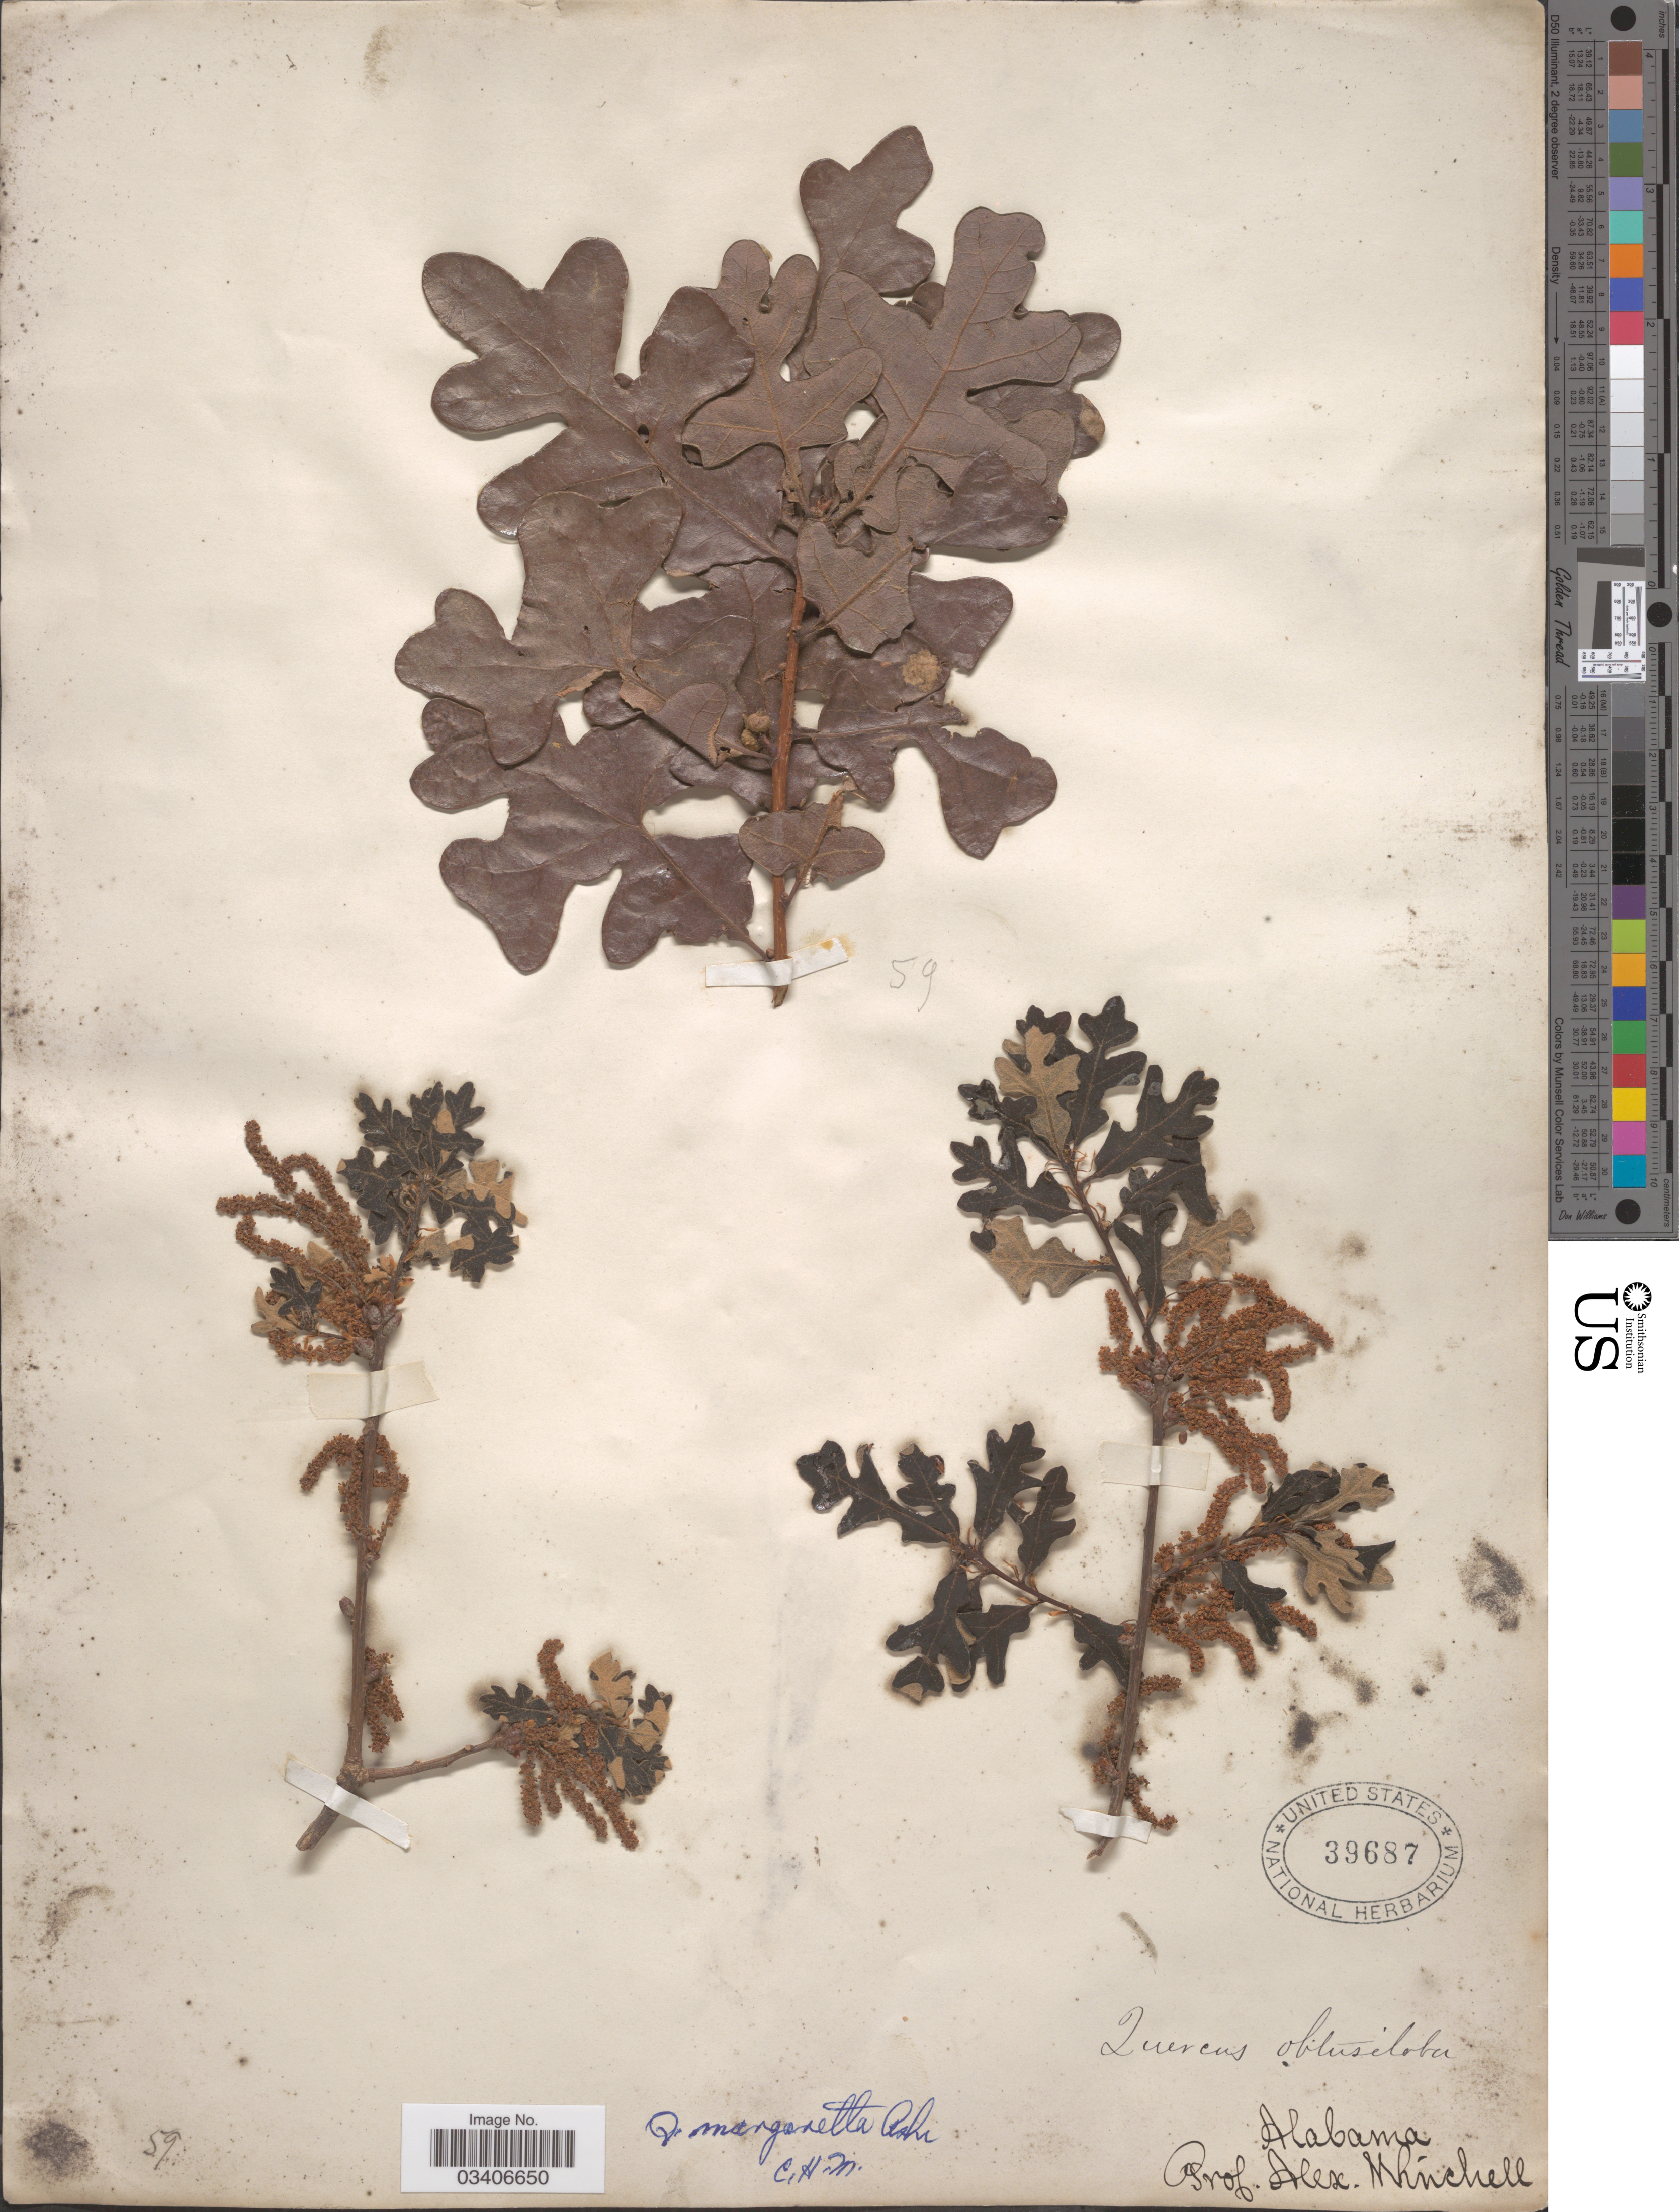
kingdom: Plantae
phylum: Tracheophyta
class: Magnoliopsida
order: Fagales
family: Fagaceae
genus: Quercus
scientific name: Quercus margarettae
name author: Ashe ex Small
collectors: A. Winchell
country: United States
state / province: Alabama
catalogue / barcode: US 39687